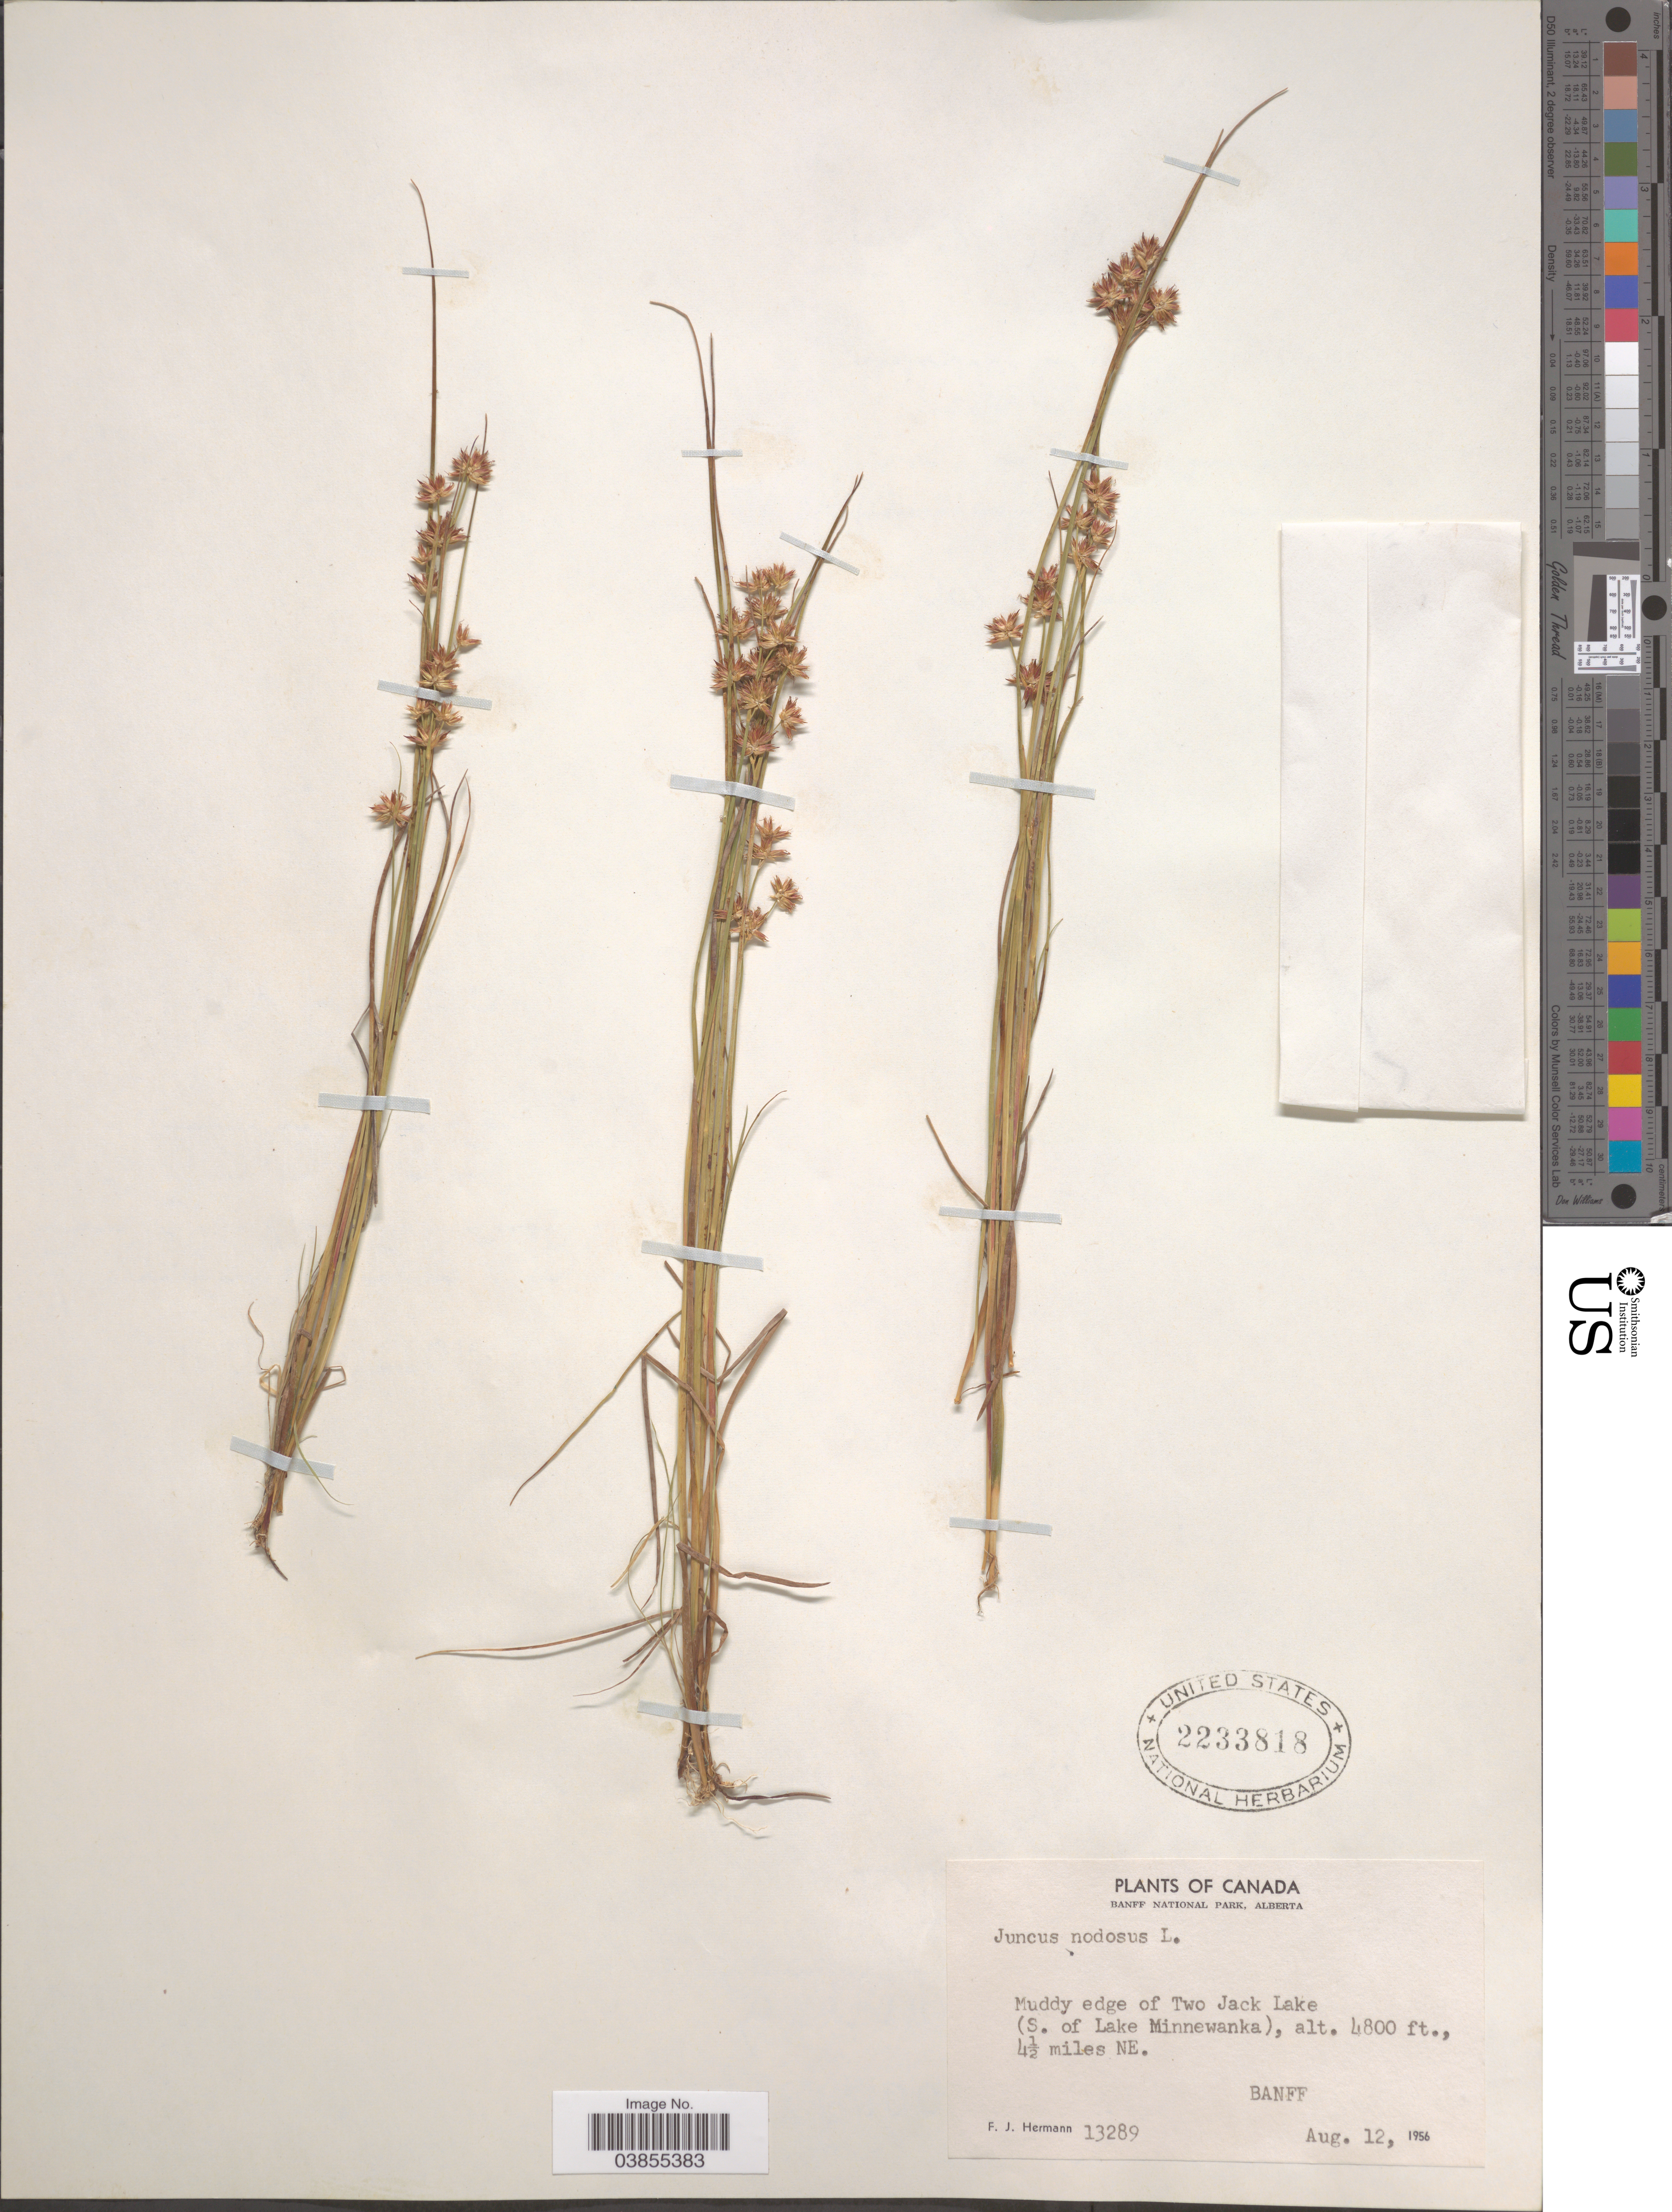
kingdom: Plantae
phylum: Tracheophyta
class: Liliopsida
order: Poales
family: Juncaceae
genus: Juncus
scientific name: Juncus nodosus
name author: L.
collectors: F. J. Hermann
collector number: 13289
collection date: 1956-08-12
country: Canada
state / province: Alberta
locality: Banff National Park. Muddy edge of Two Jack Lake (S. of Lake Minnewanka), 4½ miles NE. Banff.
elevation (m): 1463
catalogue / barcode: US 2233818